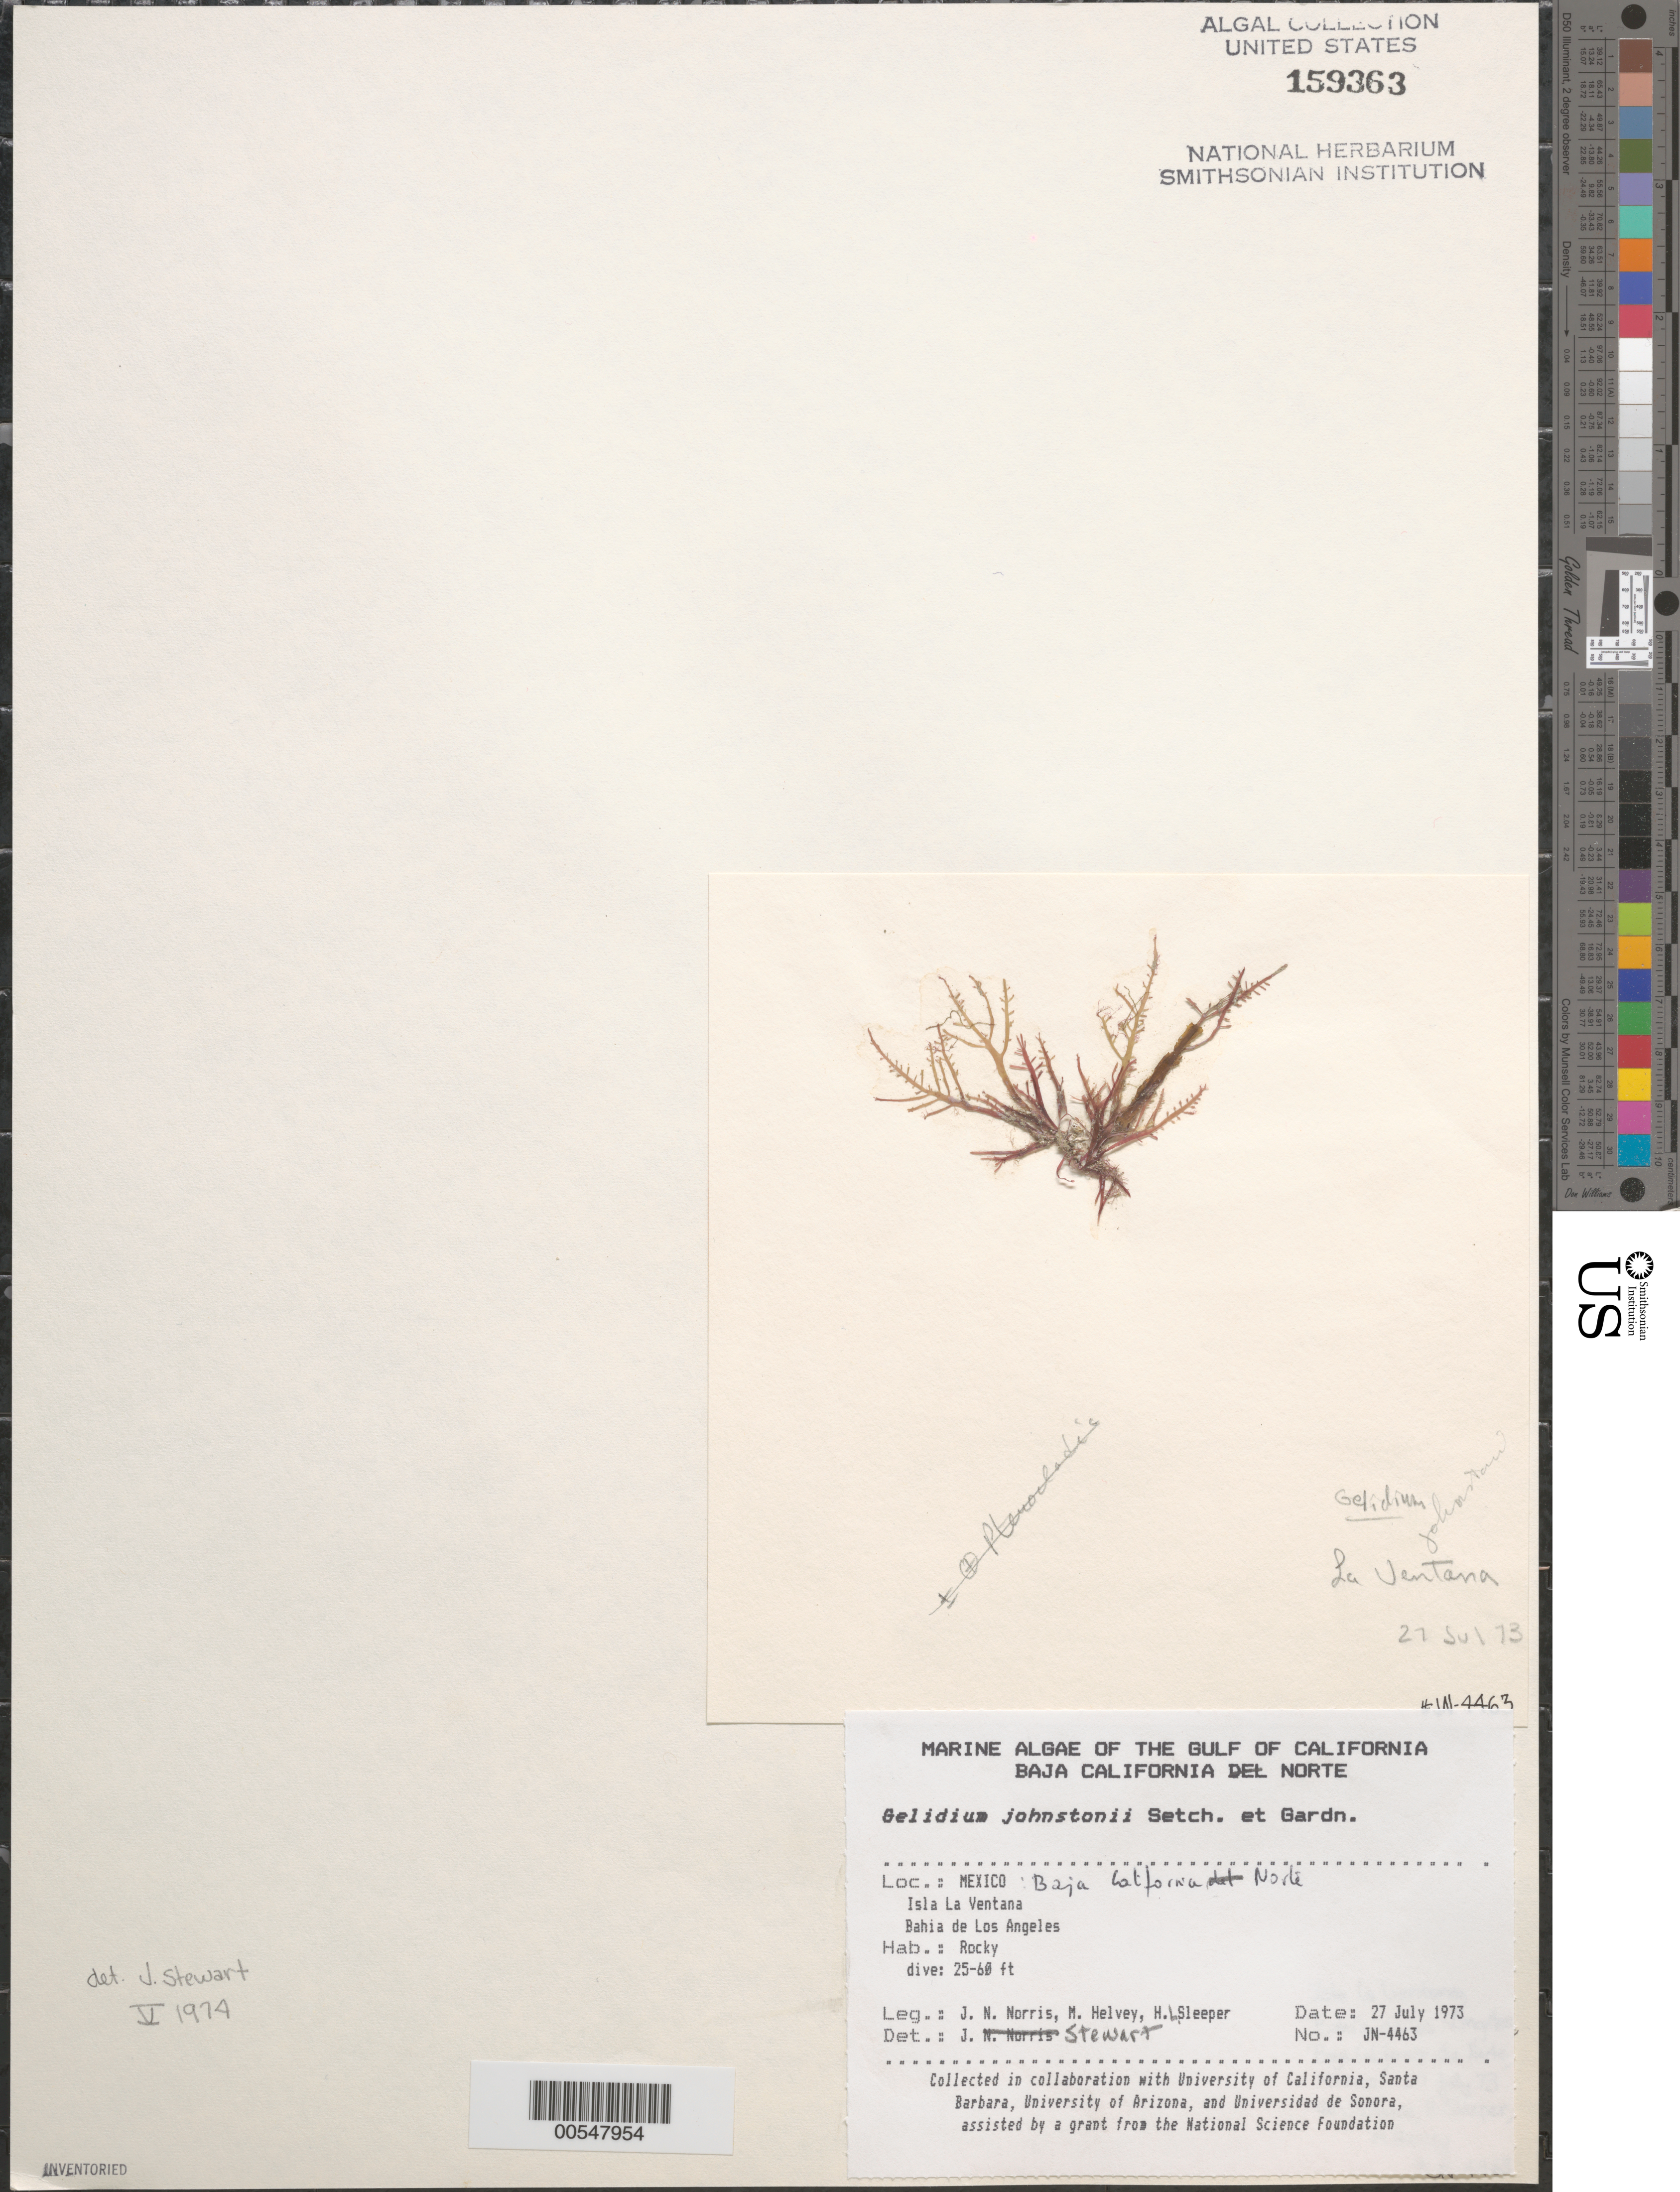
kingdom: Plantae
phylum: Rhodophyta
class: Florideophyceae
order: Gelidiales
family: Gelidiaceae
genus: Gelidium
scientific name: Gelidium johnstonii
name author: Setchell & N.L. Gardner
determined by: Stewart, J.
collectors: J. N. Norris, M. Helvey & H. Sleeper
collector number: JN-4463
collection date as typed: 27 Jul 1973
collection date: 1973-07-27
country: Mexico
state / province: Baja California Norte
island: Isla la Ventana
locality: Bahia de Los Angeles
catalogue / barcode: US 159363